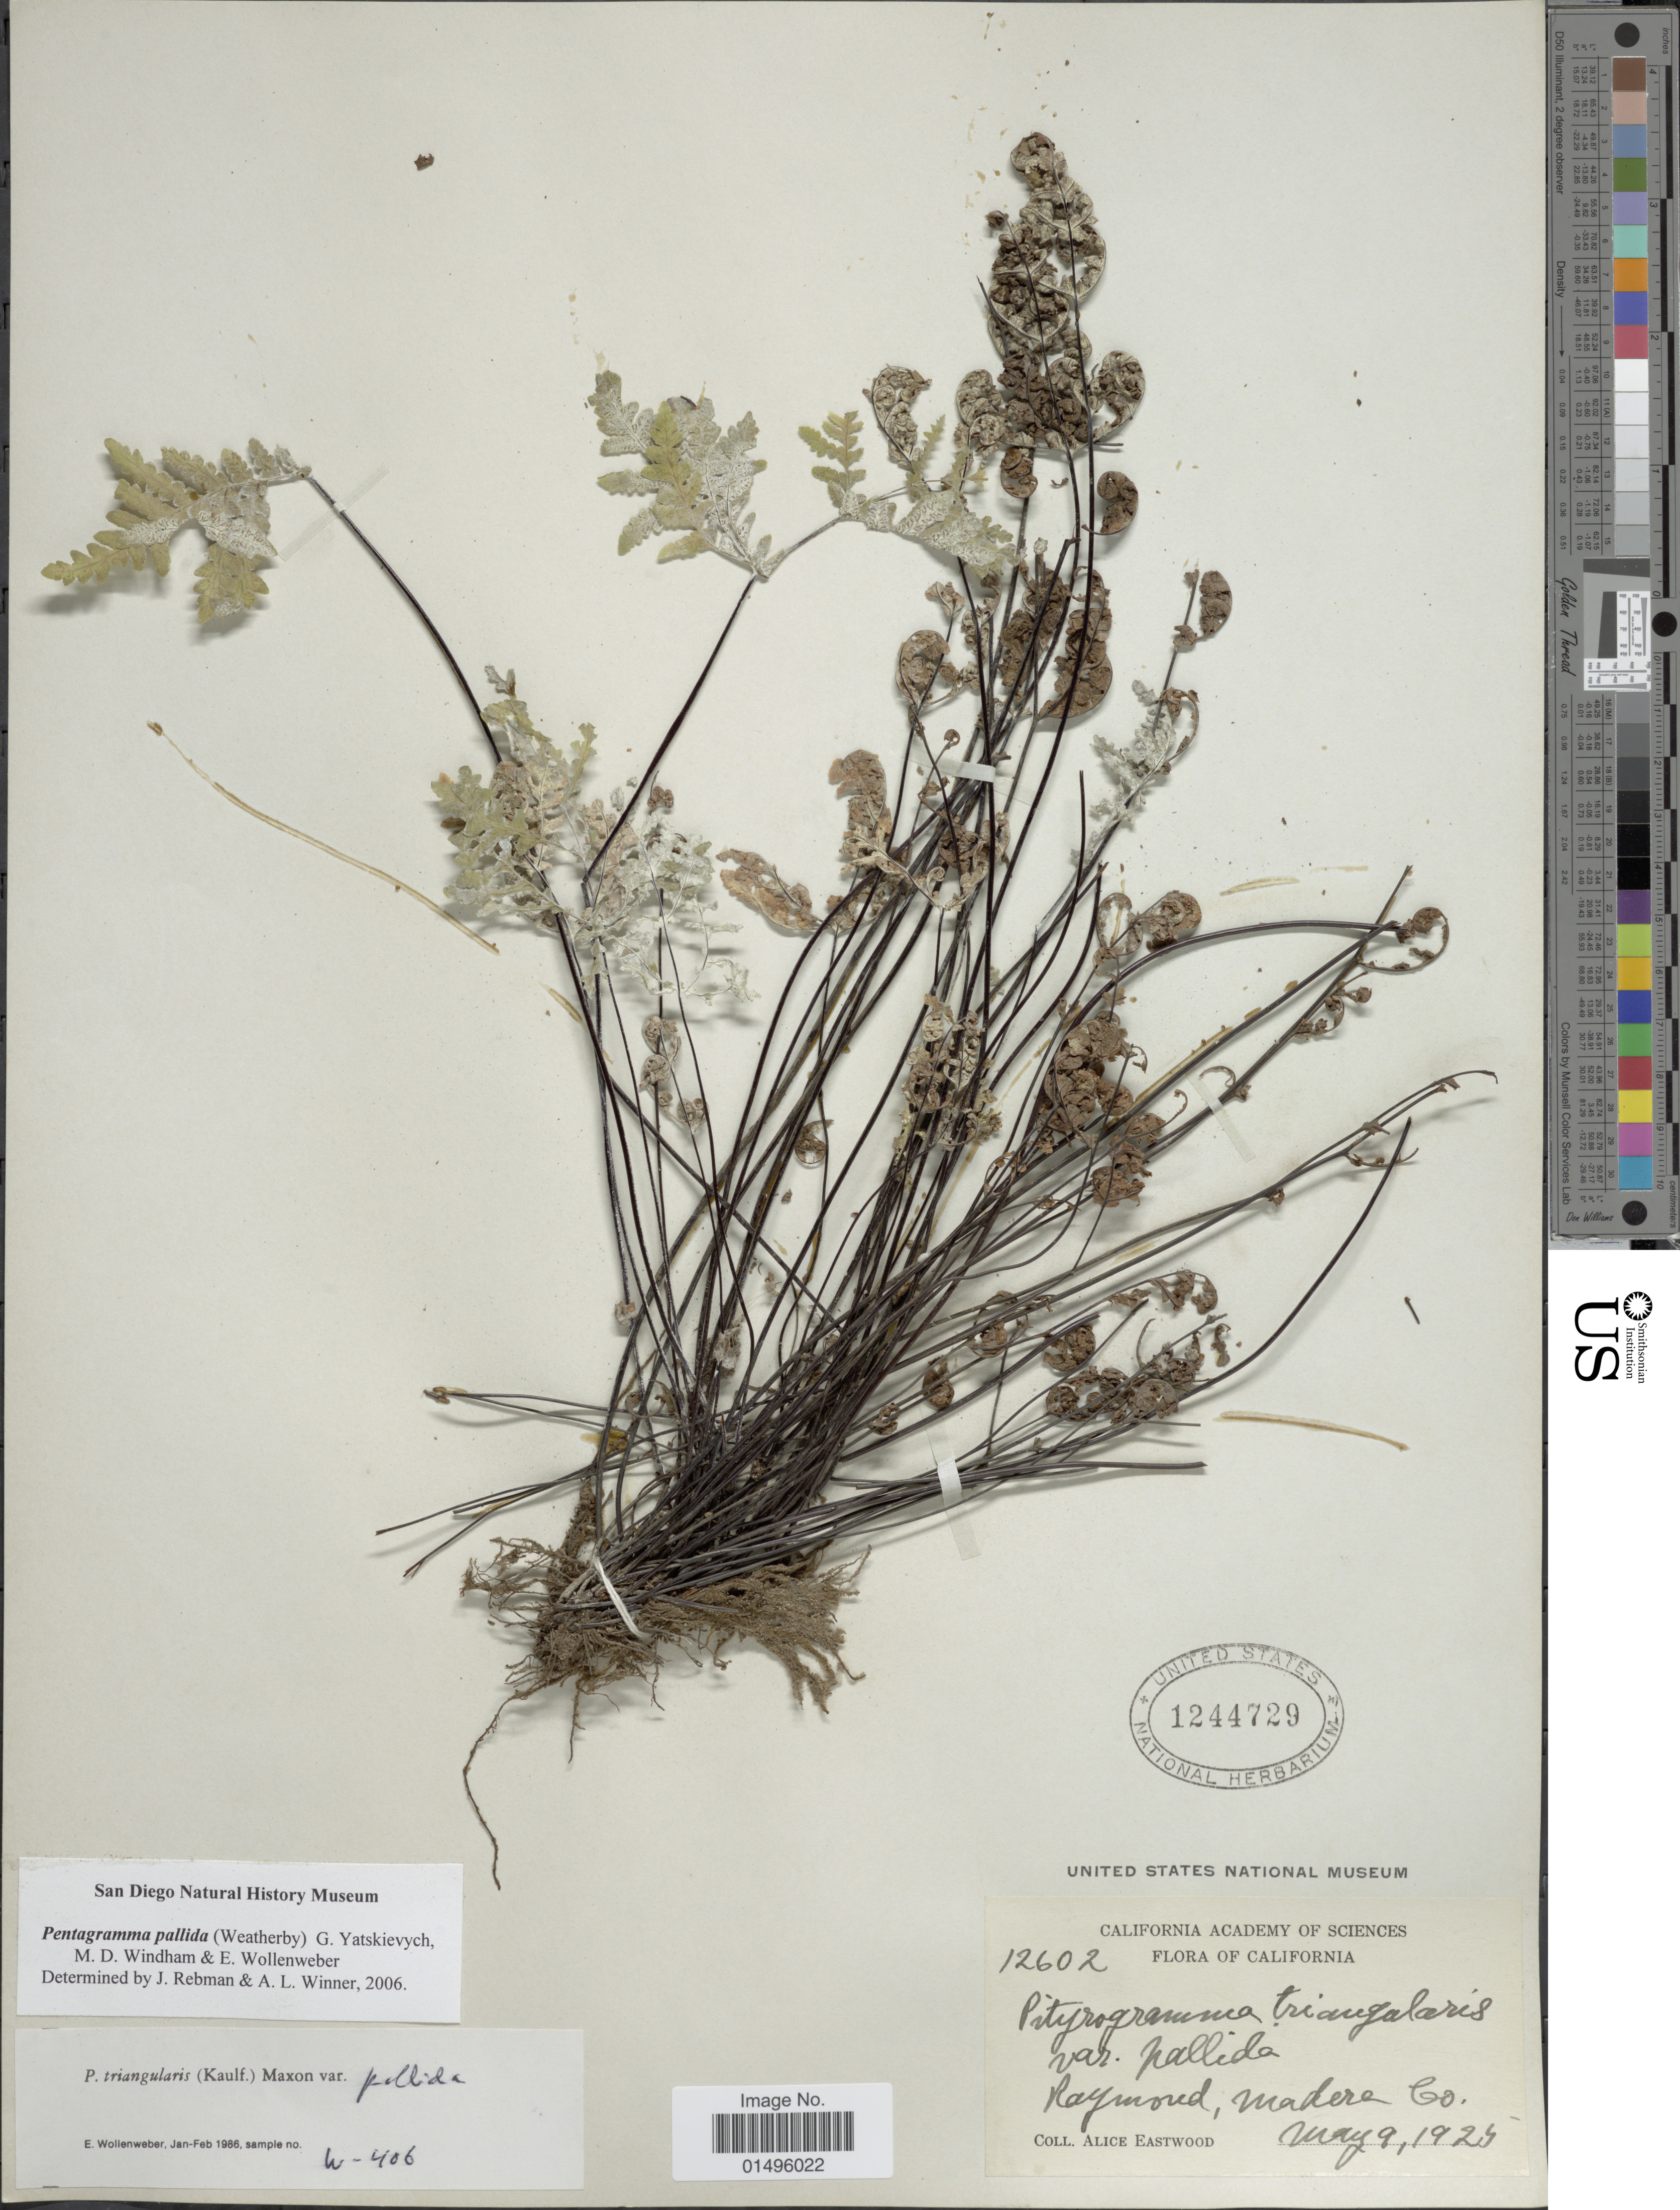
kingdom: Plantae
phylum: Tracheophyta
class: Polypodiopsida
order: Polypodiales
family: Pteridaceae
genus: Pentagramma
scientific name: Pentagramma pallida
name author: (Weath.) Yatsk. et al.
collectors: A. Eastwood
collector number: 12602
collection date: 1925-05-09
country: United States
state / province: California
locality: California, Raymond, Madere Co.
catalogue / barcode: US 1244729